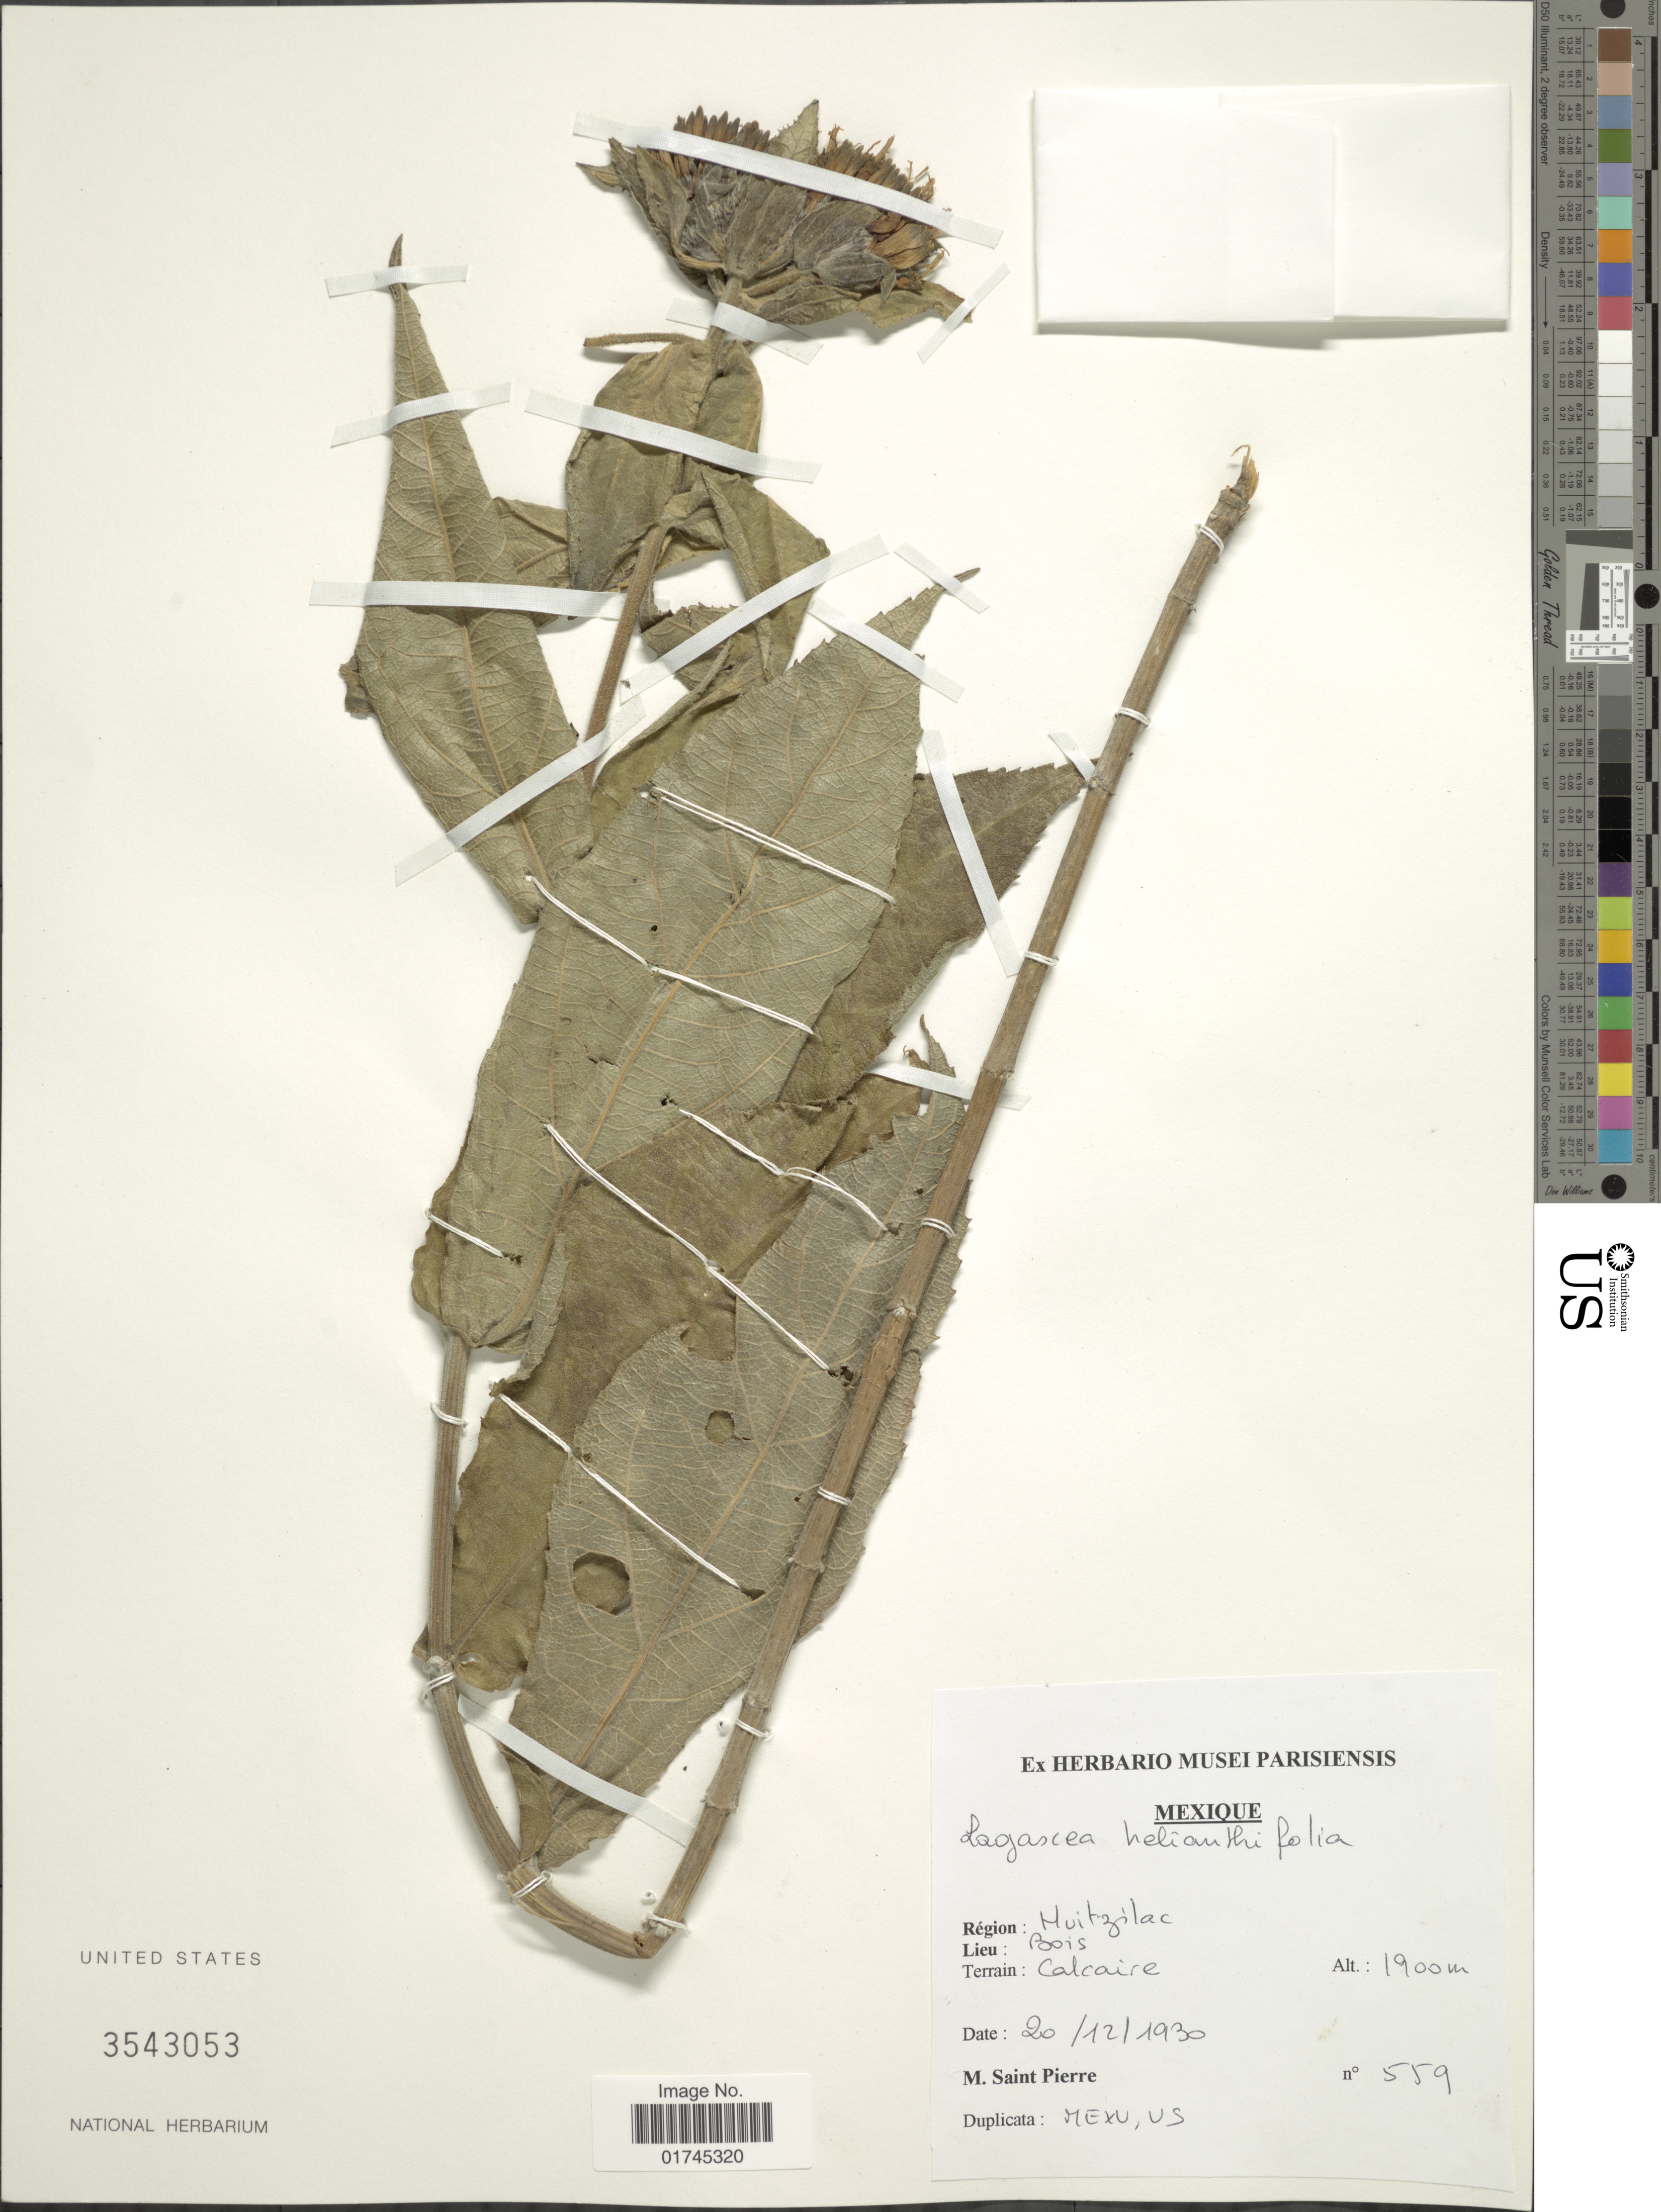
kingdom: Plantae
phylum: Tracheophyta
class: Magnoliopsida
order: Asterales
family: Asteraceae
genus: Lagascea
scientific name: Lagascea helianthifolia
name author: Kunth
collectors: M. Saint-Pierre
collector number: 559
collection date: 1930-12-20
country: Mexico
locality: Region: Huitzilac, Lieu: Bois.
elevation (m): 1900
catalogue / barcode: US 3543053